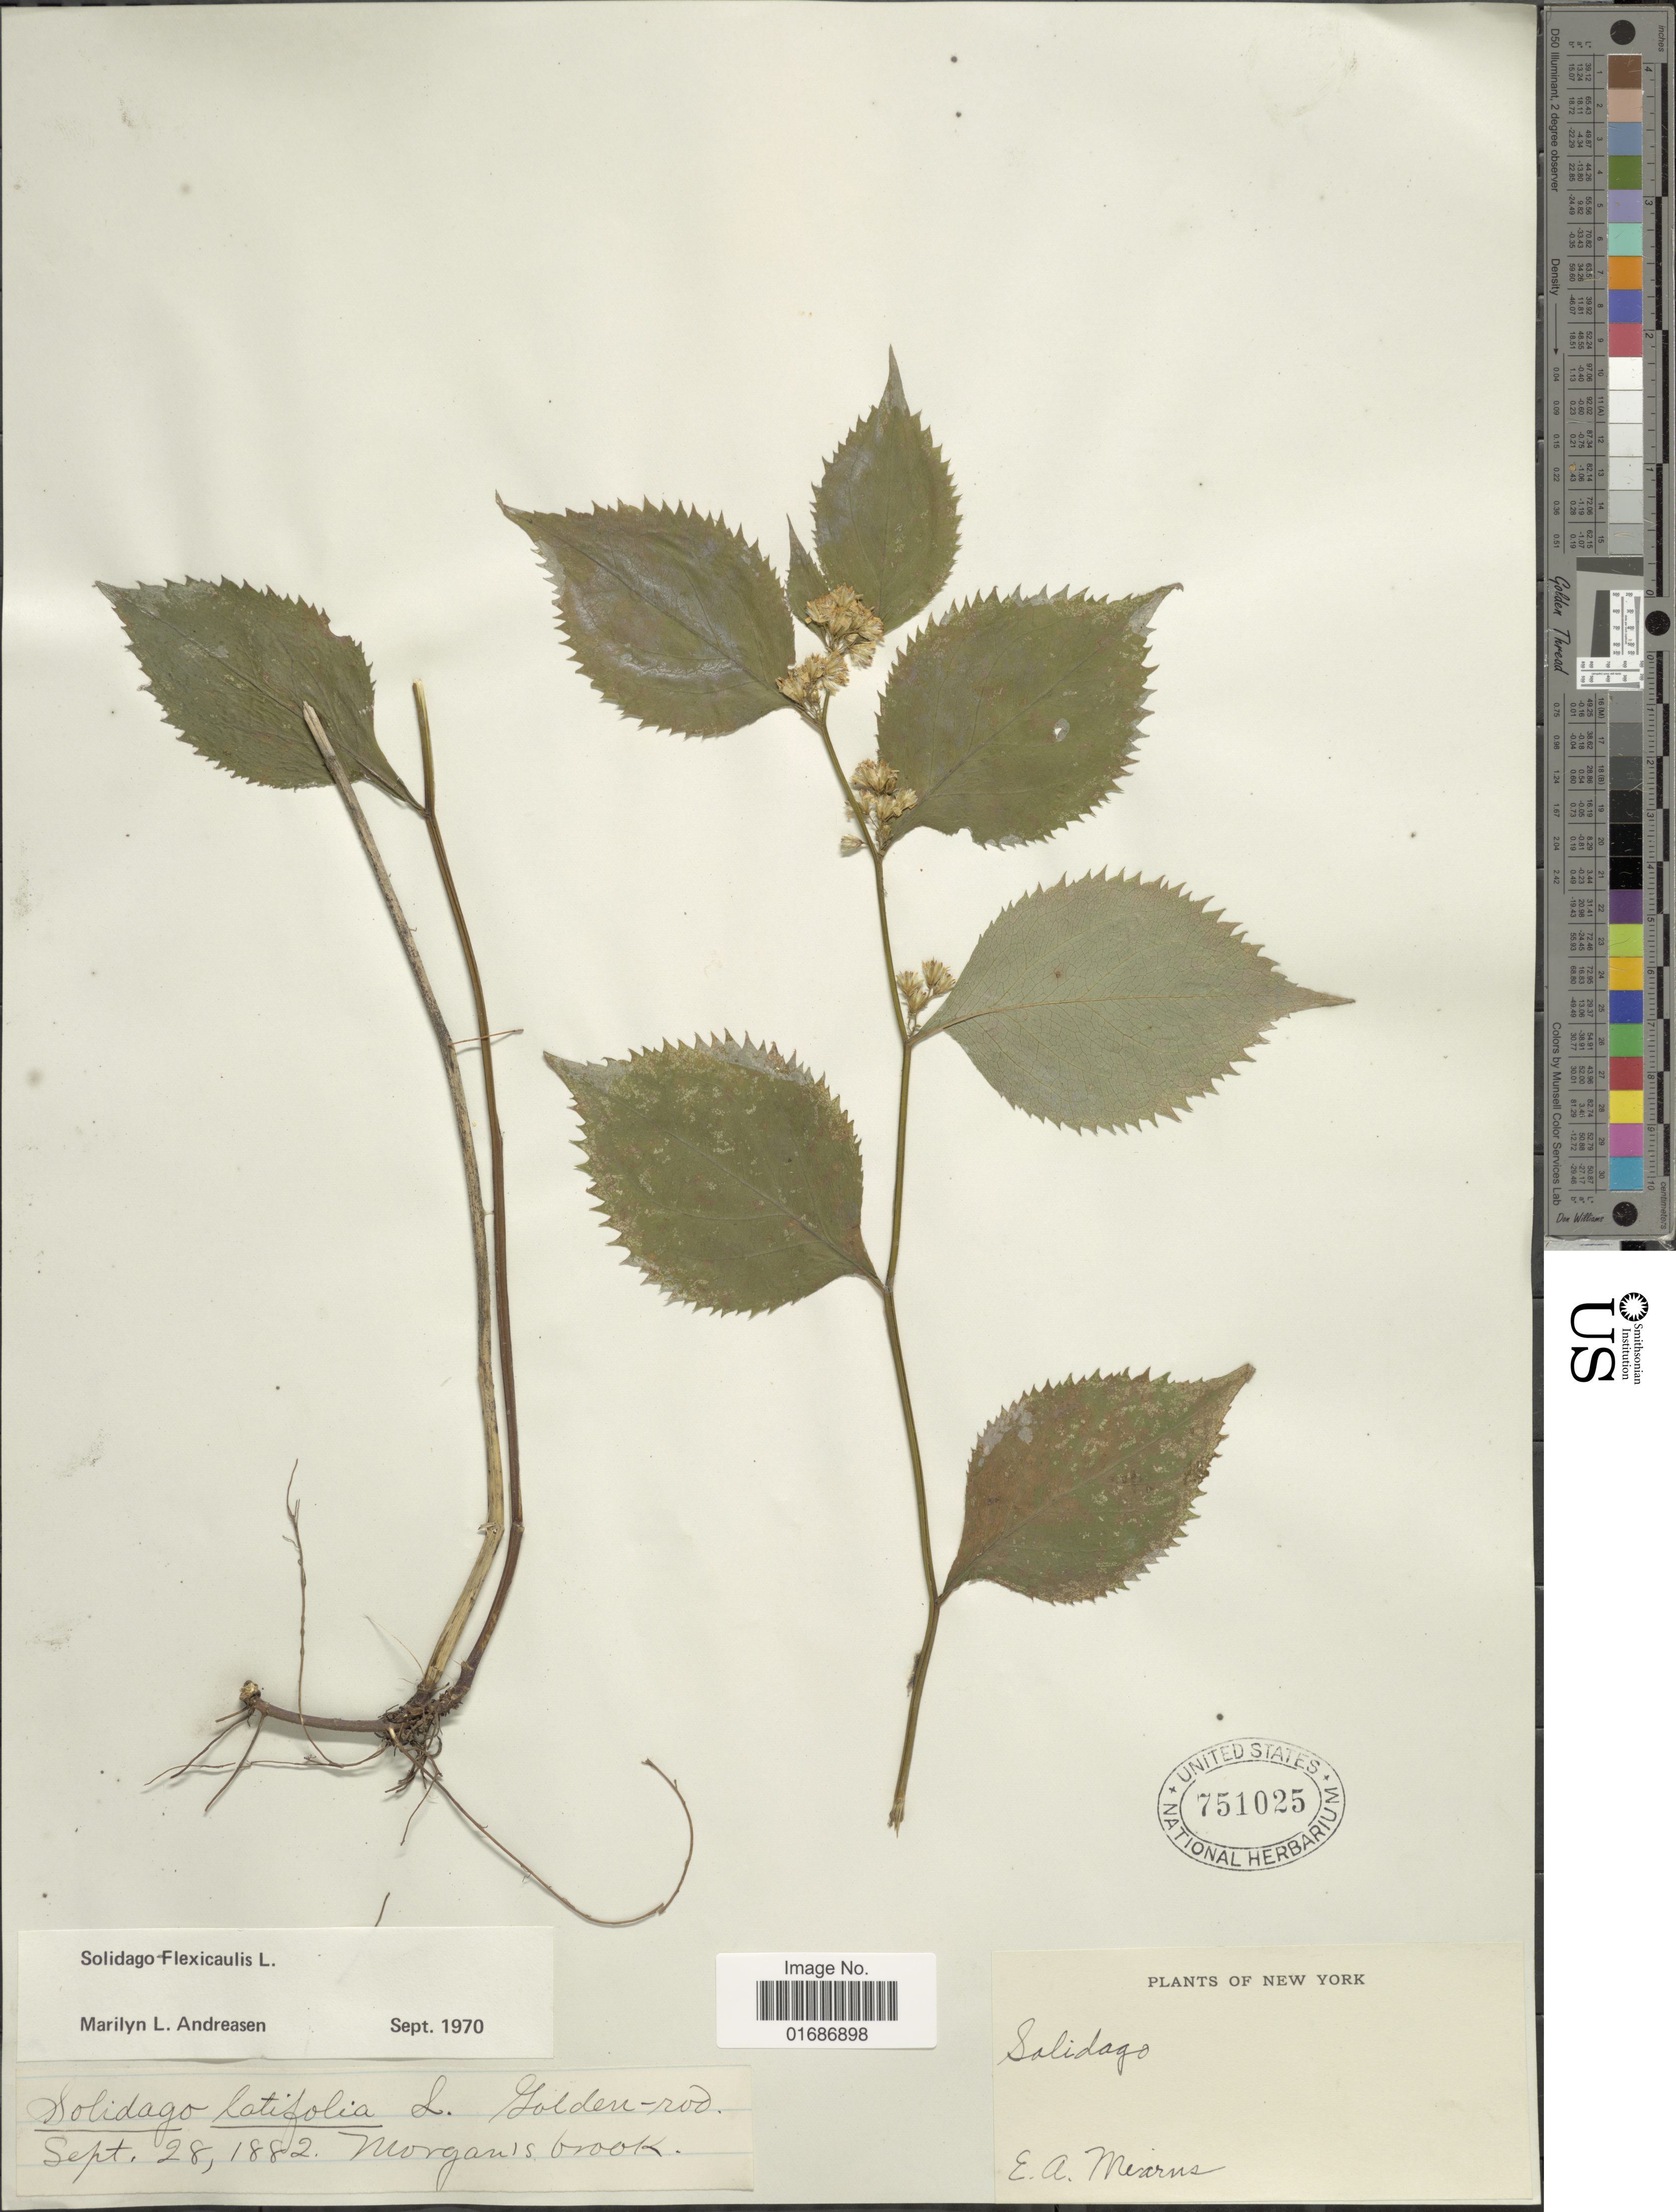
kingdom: Plantae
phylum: Tracheophyta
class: Magnoliopsida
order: Asterales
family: Asteraceae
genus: Solidago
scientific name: Solidago flexicaulis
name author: L.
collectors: E. A. Mearns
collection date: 1882-09-28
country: United States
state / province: New York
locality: Morgan's Brook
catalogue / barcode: US 751025